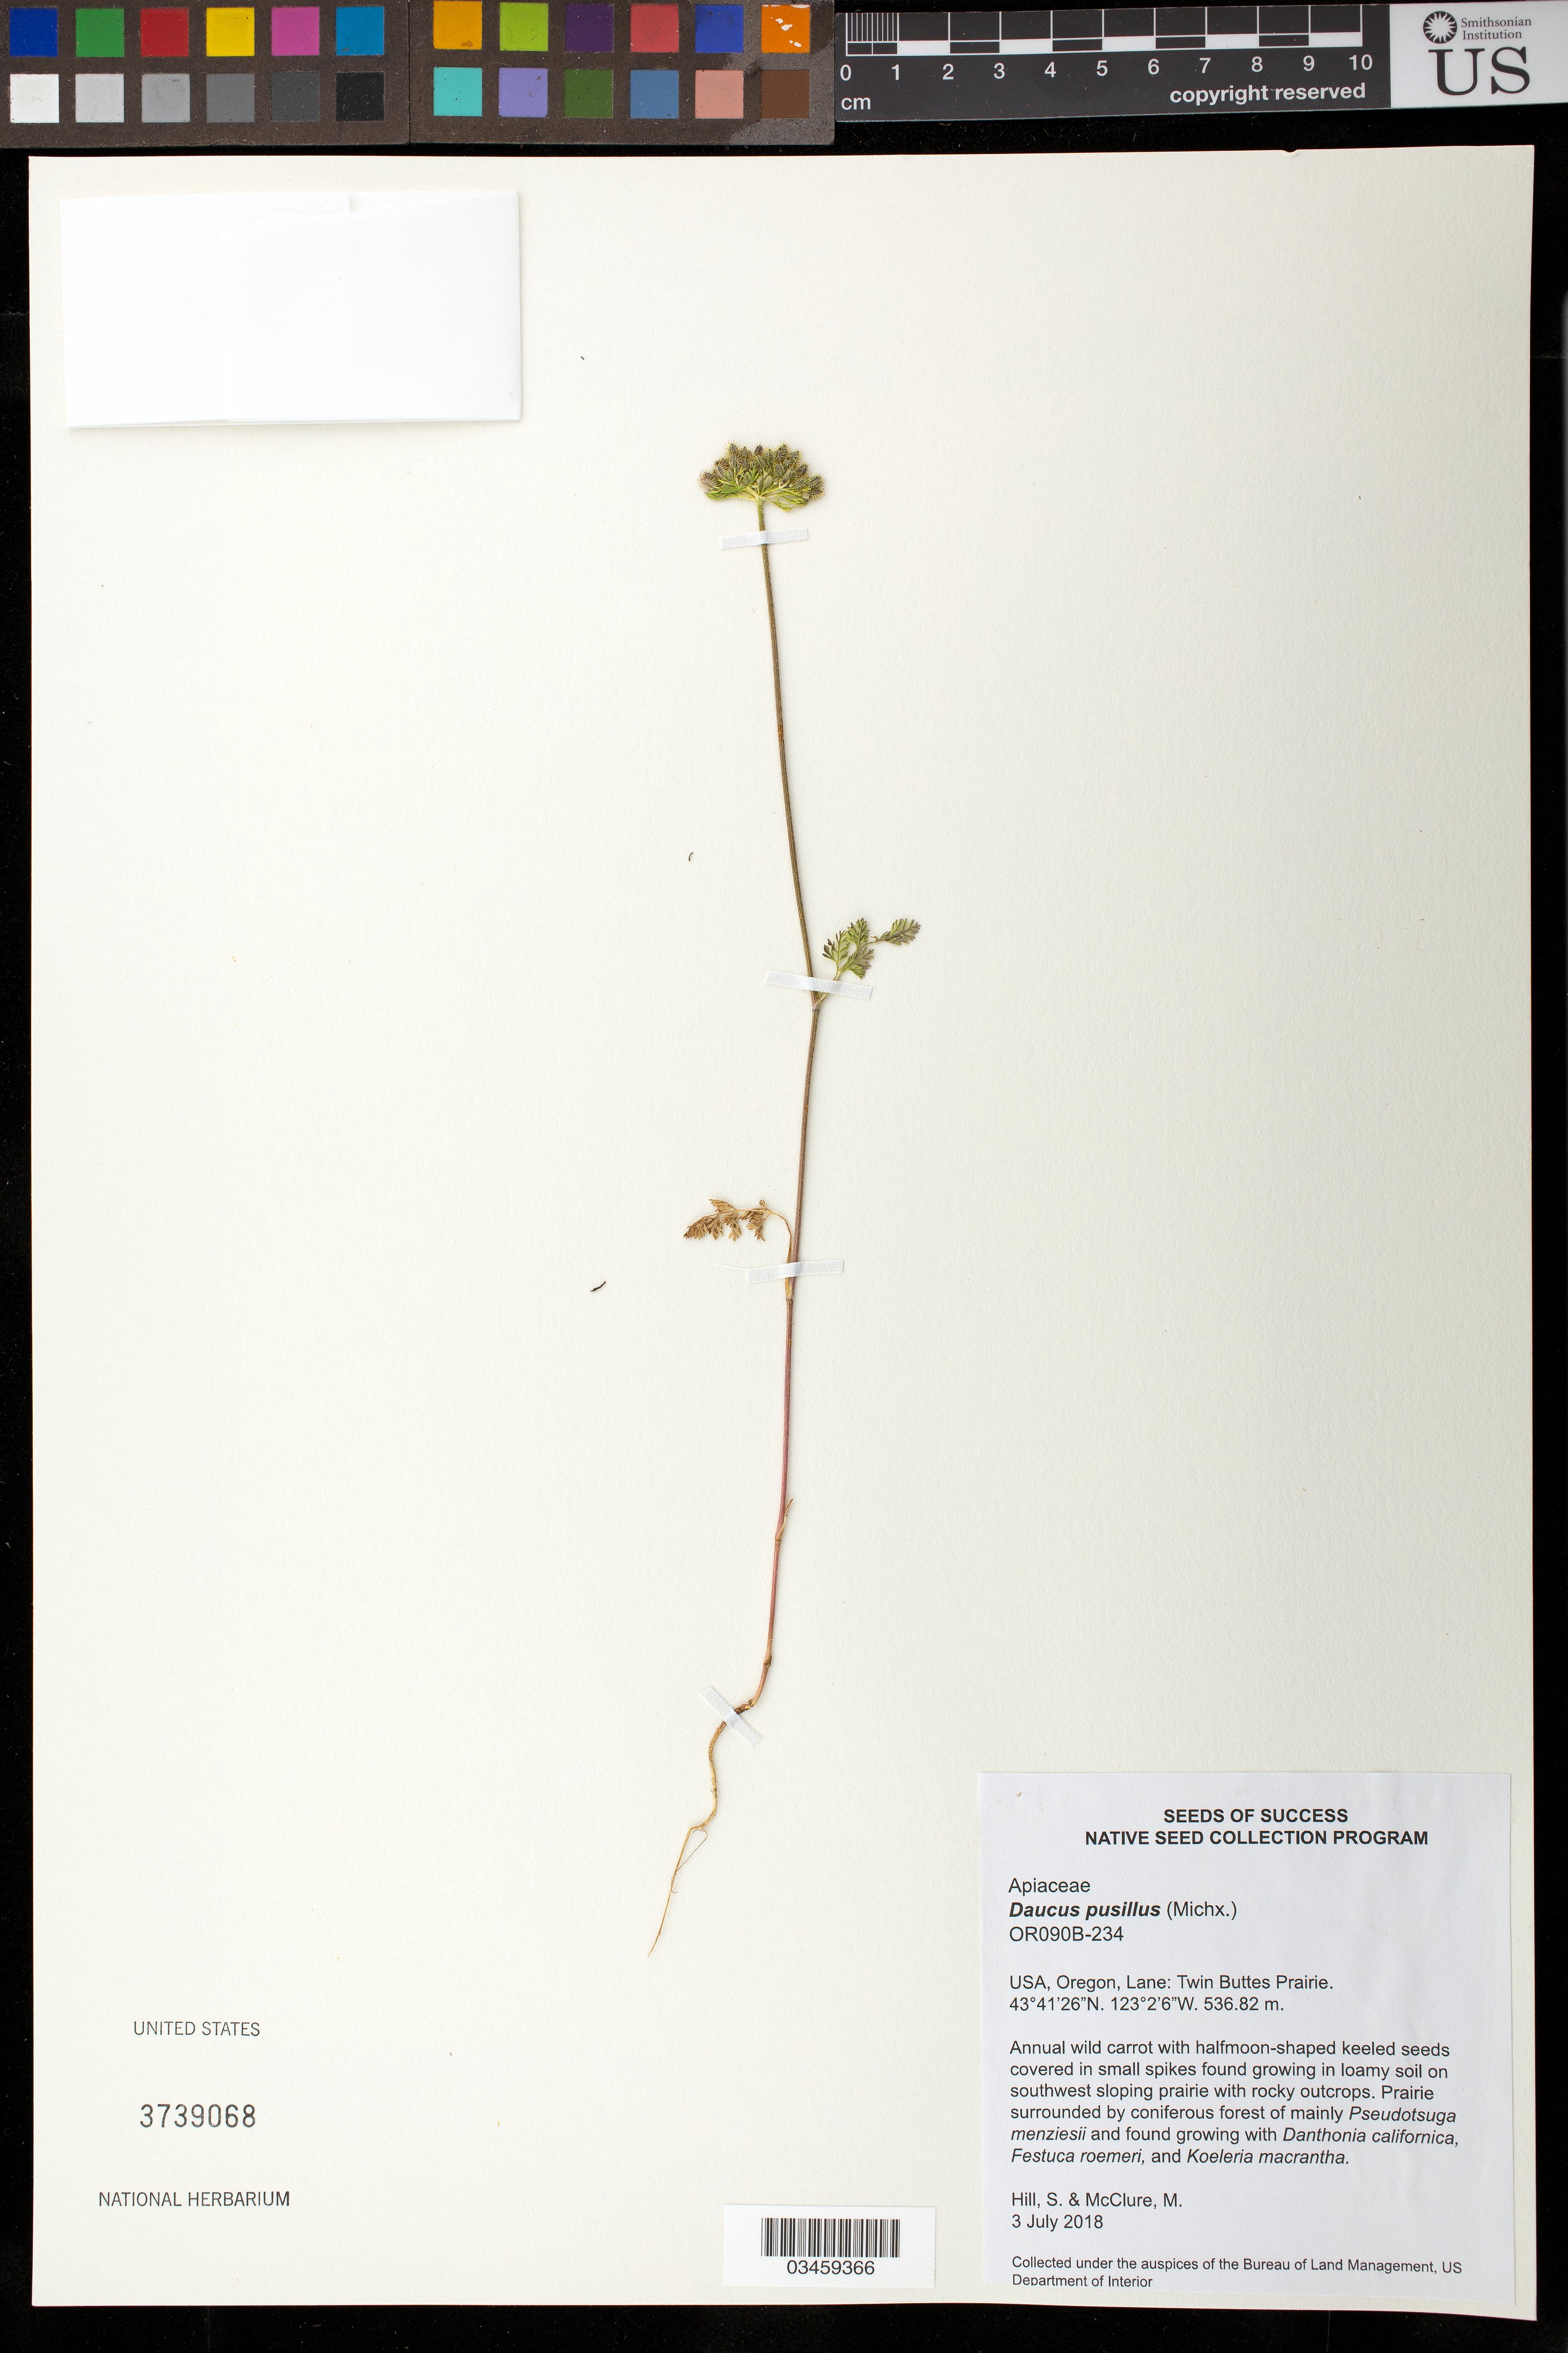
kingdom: Plantae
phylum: Tracheophyta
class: Magnoliopsida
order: Apiales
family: Apiaceae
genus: Daucus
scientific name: Daucus pusillus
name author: Michx.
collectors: S. Hill & M. McClure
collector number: OR090B-234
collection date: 2018-07-03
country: United States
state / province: Oregon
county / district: Lane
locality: Twin Buttes Prairie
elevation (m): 536.82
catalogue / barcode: US 3739068